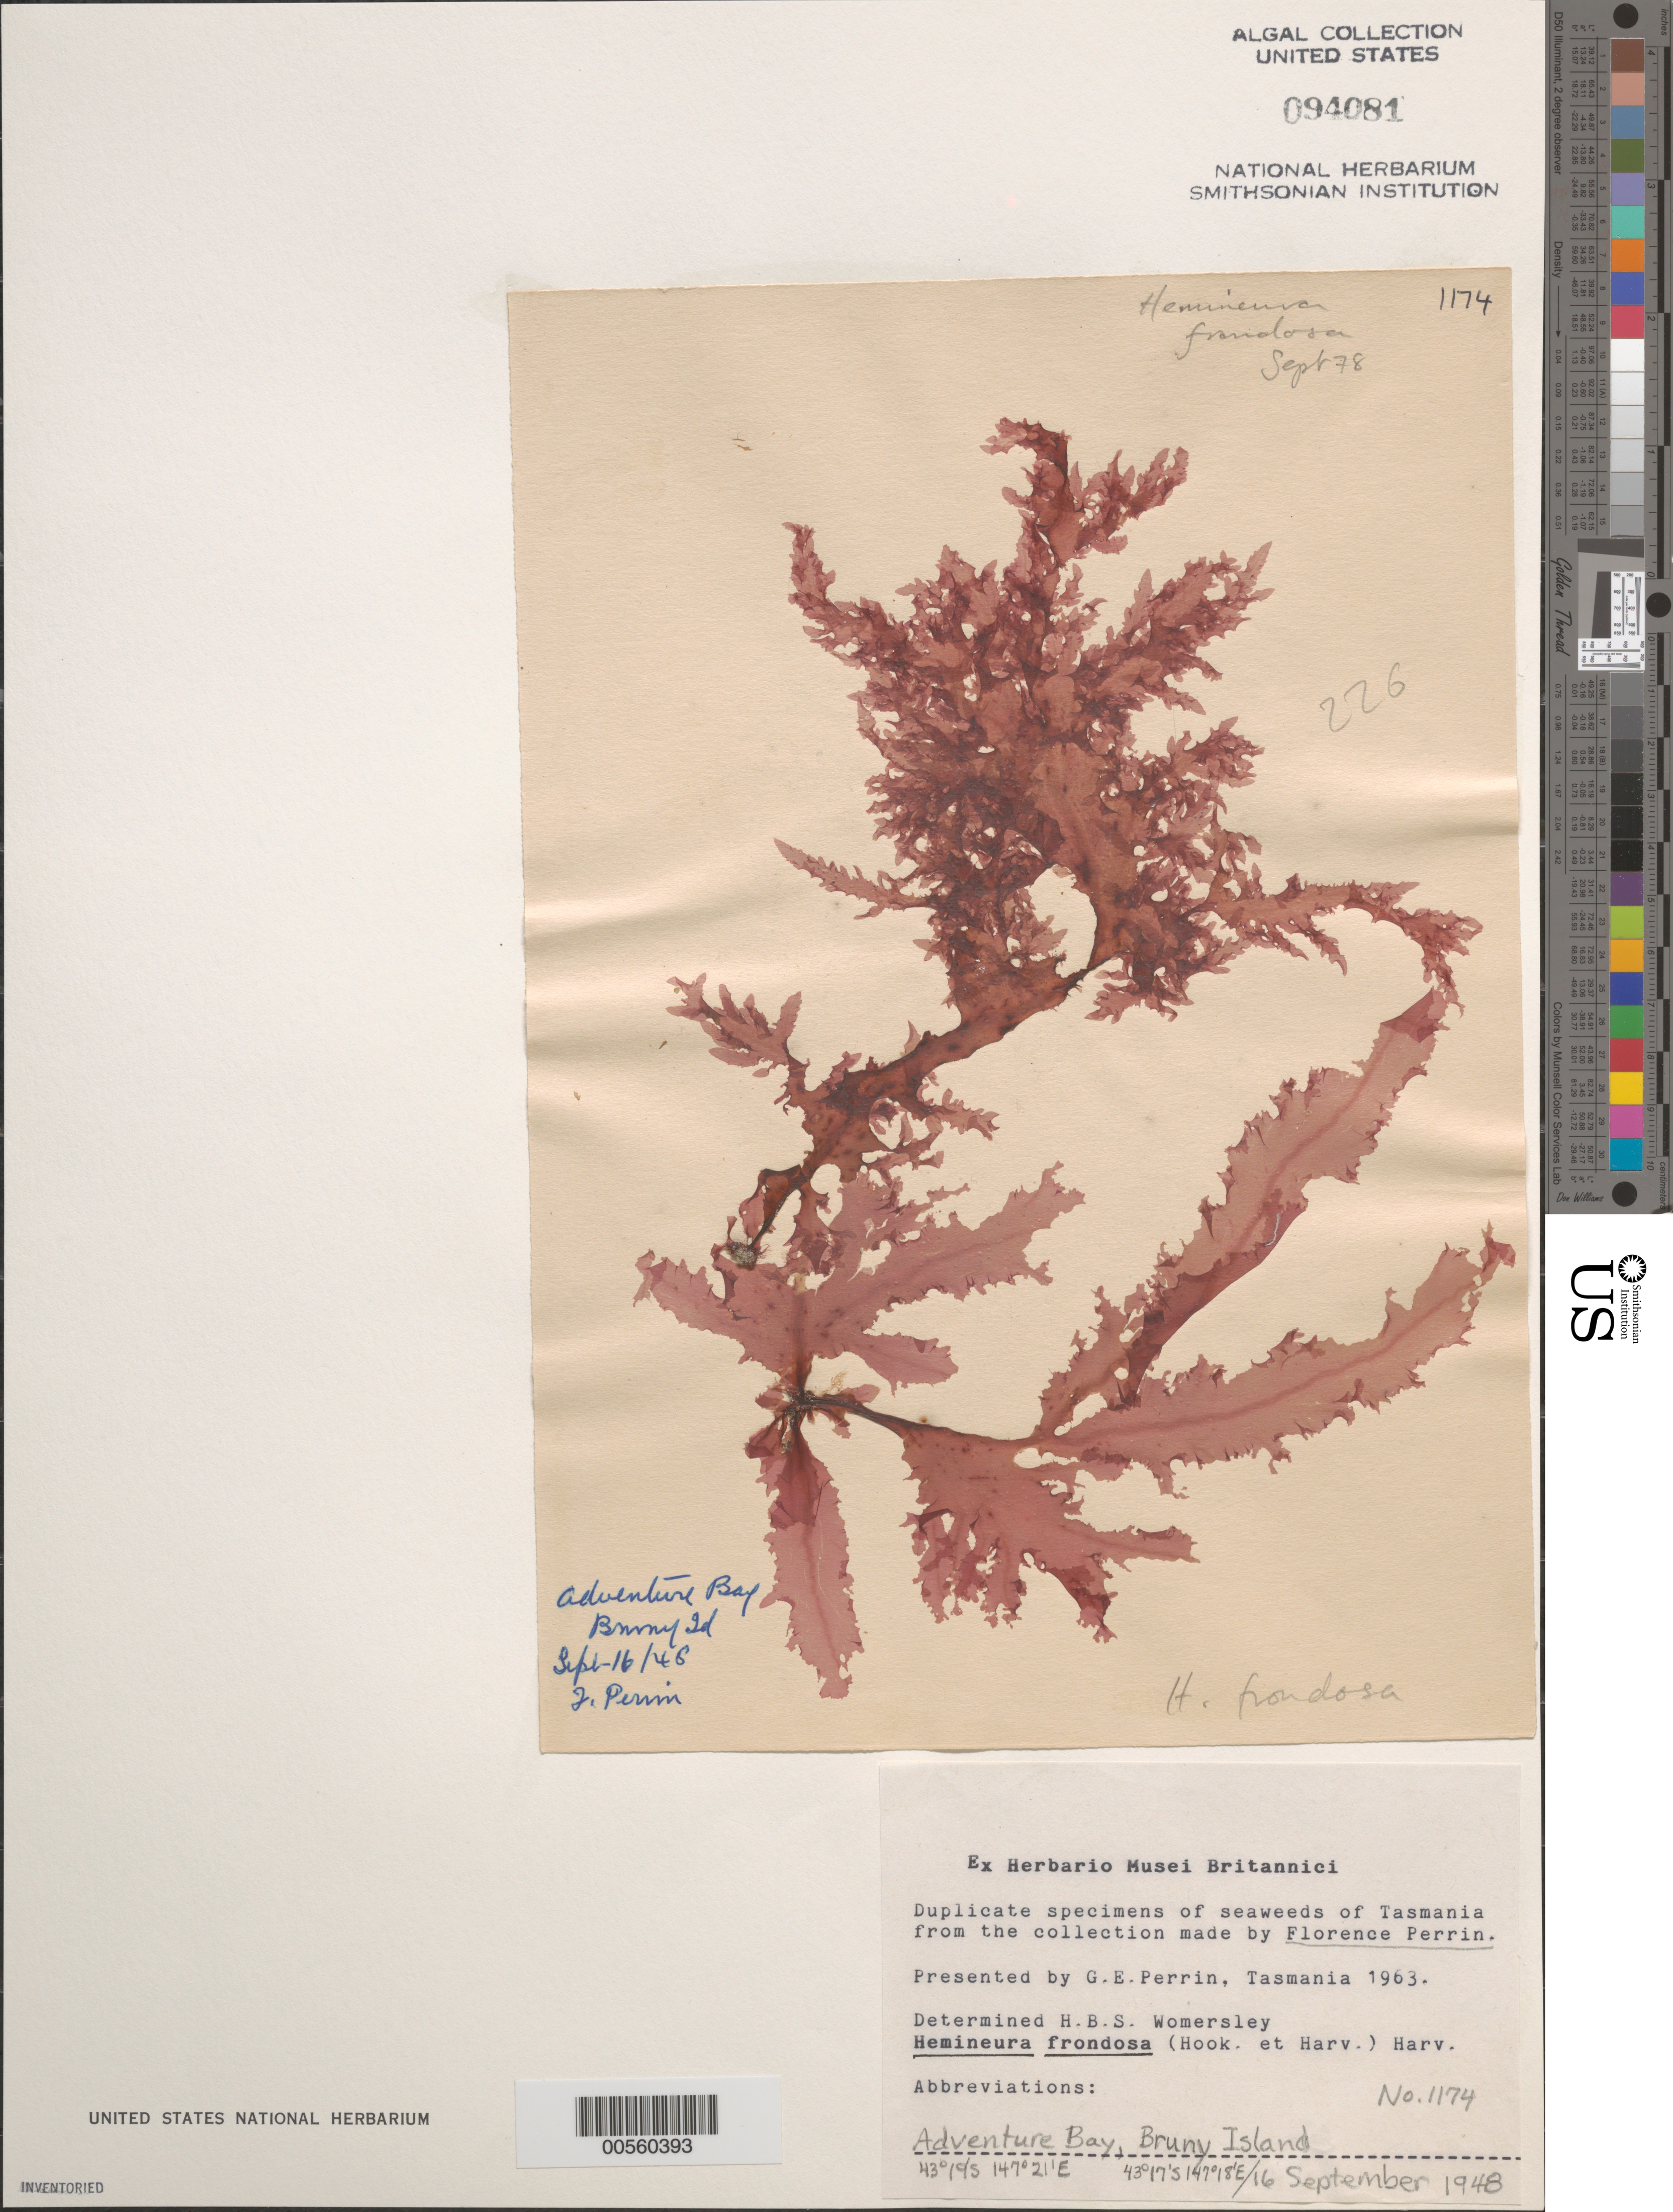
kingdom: Plantae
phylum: Rhodophyta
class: Florideophyceae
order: Ceramiales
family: Delesseriaceae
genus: Hemineura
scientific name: Hemineura frondosa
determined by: Womersley, H. B. S.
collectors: F. Perrin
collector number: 1174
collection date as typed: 16 Sep 1948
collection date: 1948-09-16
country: Australia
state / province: Tasmania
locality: Adventure bay, bruny island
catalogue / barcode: US 94081